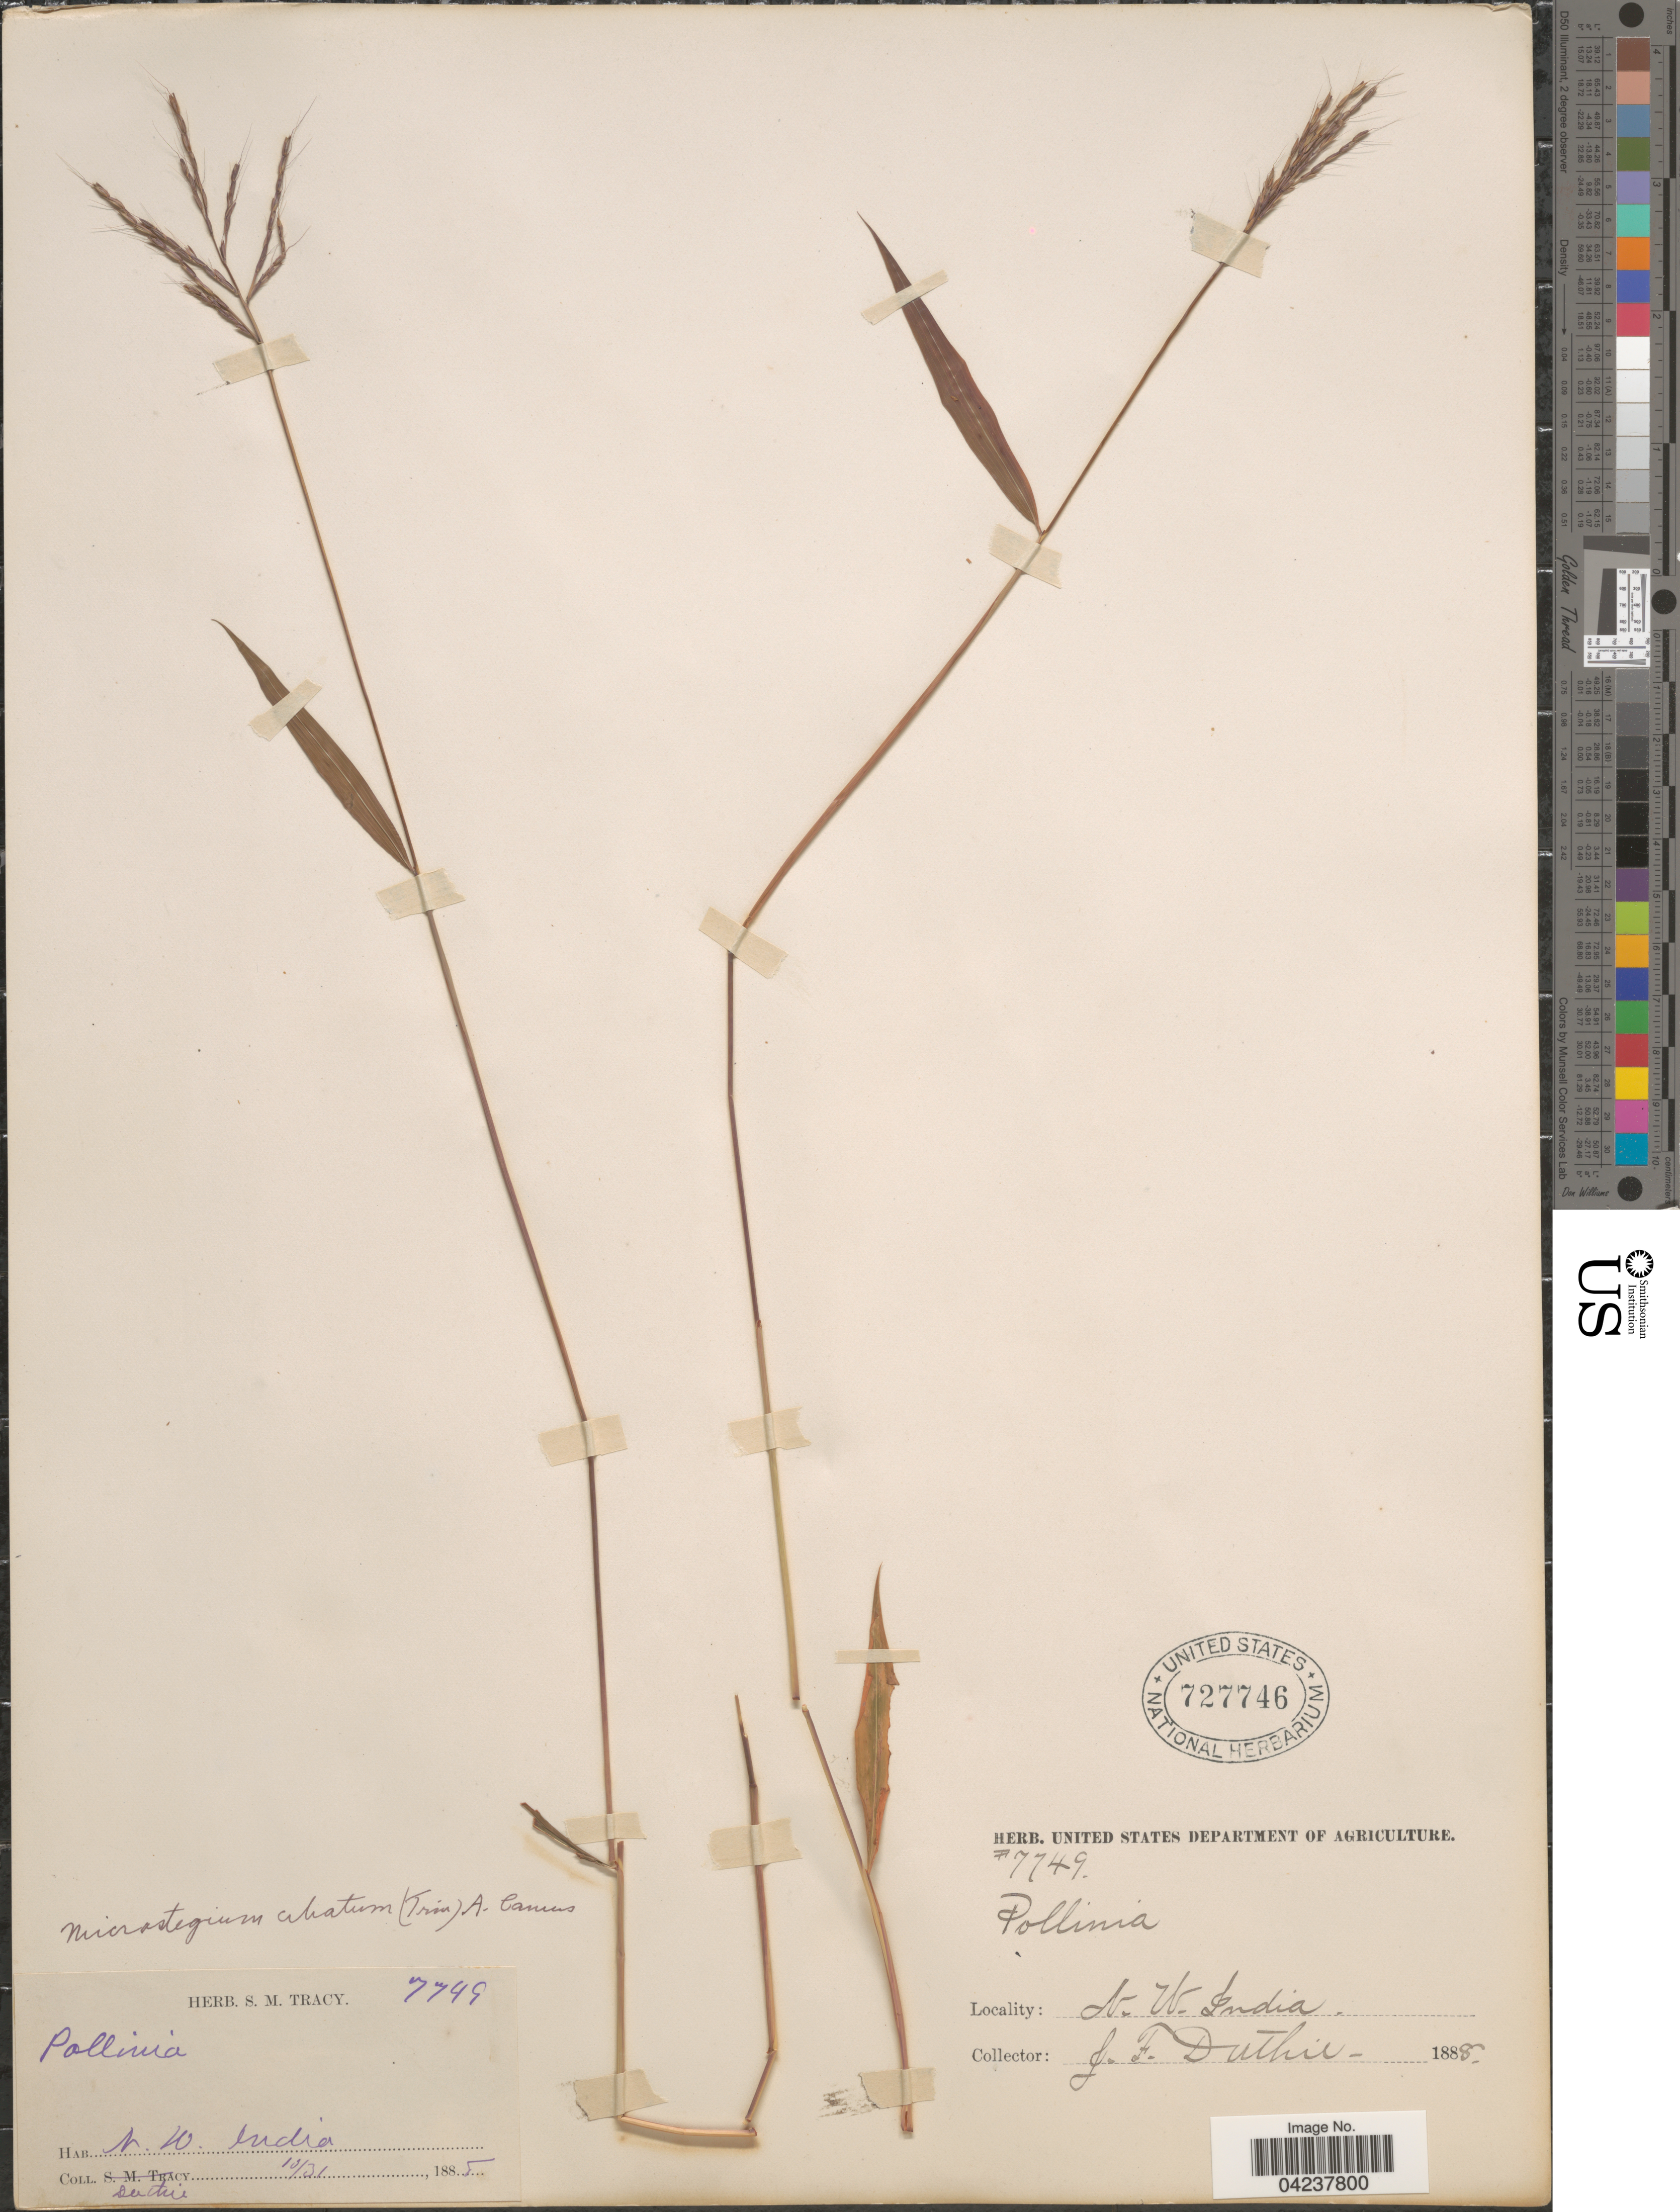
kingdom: Plantae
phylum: Tracheophyta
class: Liliopsida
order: Poales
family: Poaceae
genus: Microstegium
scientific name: Microstegium ciliatum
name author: (Trin.) A. Camus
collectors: Duthie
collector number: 7749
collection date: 1888-10-31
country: India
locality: N. W. India.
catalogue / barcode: US 727746